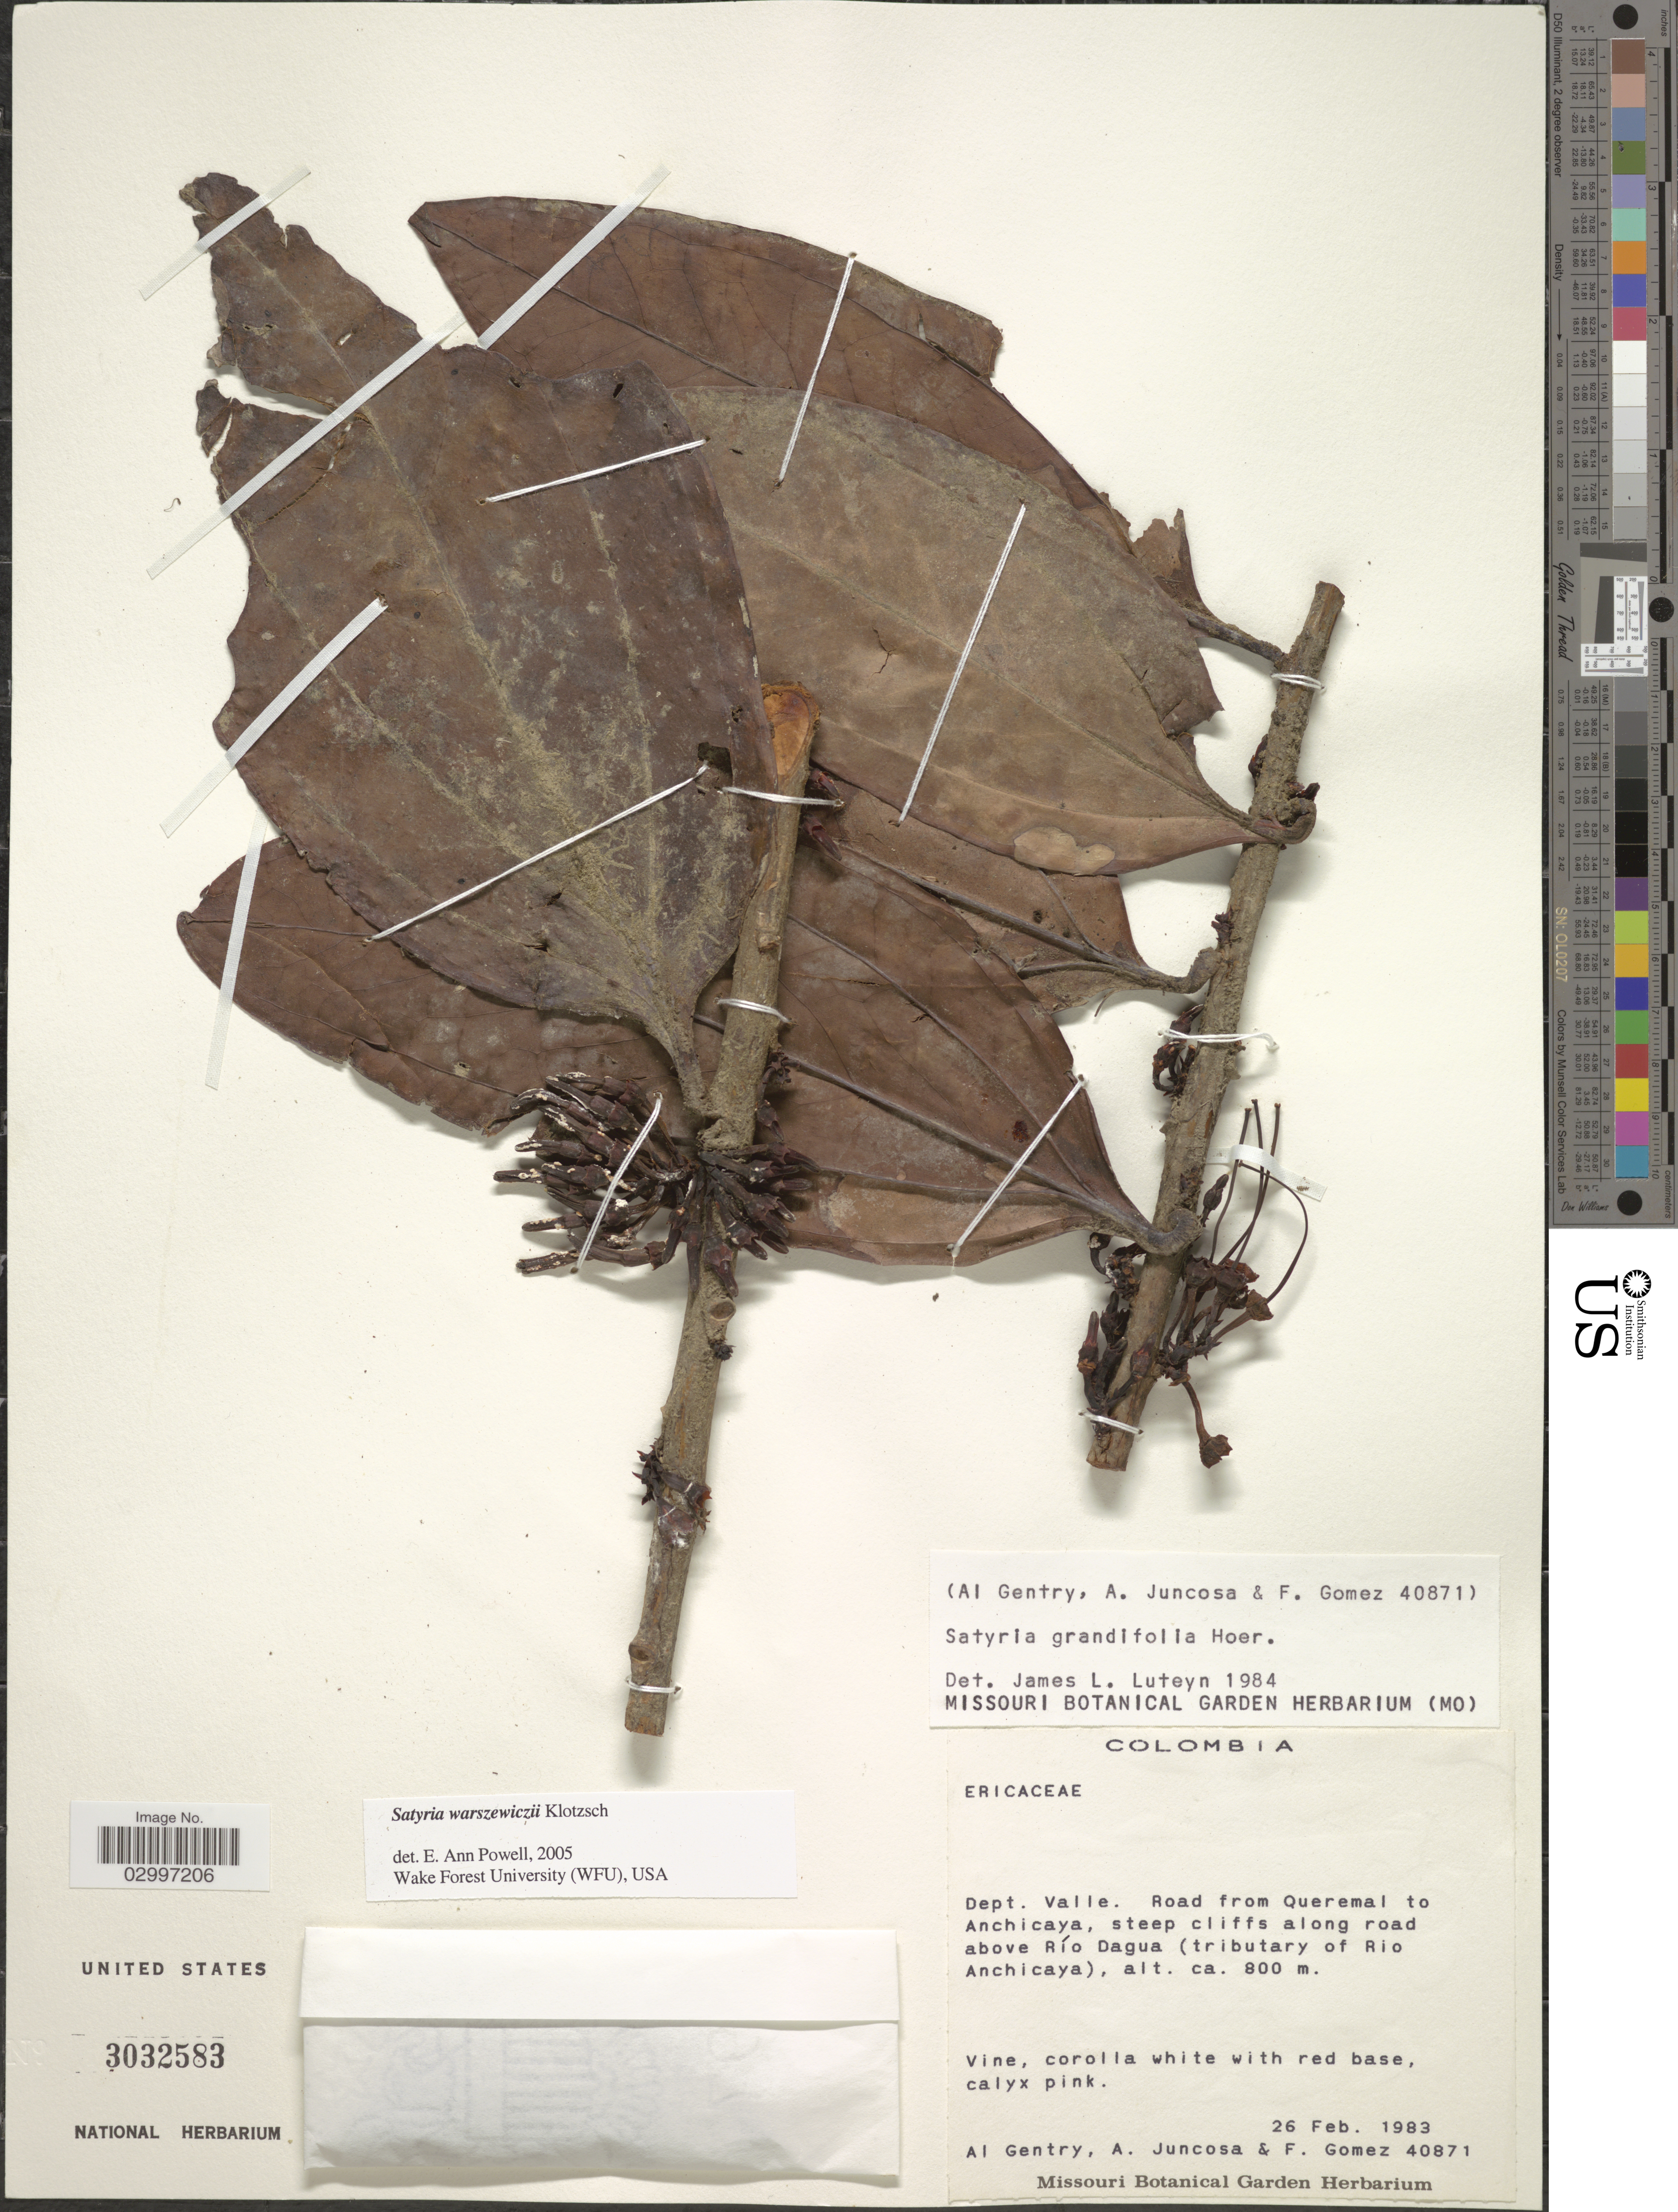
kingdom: Plantae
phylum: Tracheophyta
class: Magnoliopsida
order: Ericales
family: Ericaceae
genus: Satyria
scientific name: Satyria warszewiczii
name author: Klotzsch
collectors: A. H. Gentry, A. Juncosa & F. Gomez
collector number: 40871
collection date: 1983-02-26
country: Colombia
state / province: Valle del Cauca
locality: Road from Queremal to Anchicaya, steep cliffs along road above Río Dagua (tributary of Rio Anchicaya).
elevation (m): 800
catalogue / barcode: US 3032583